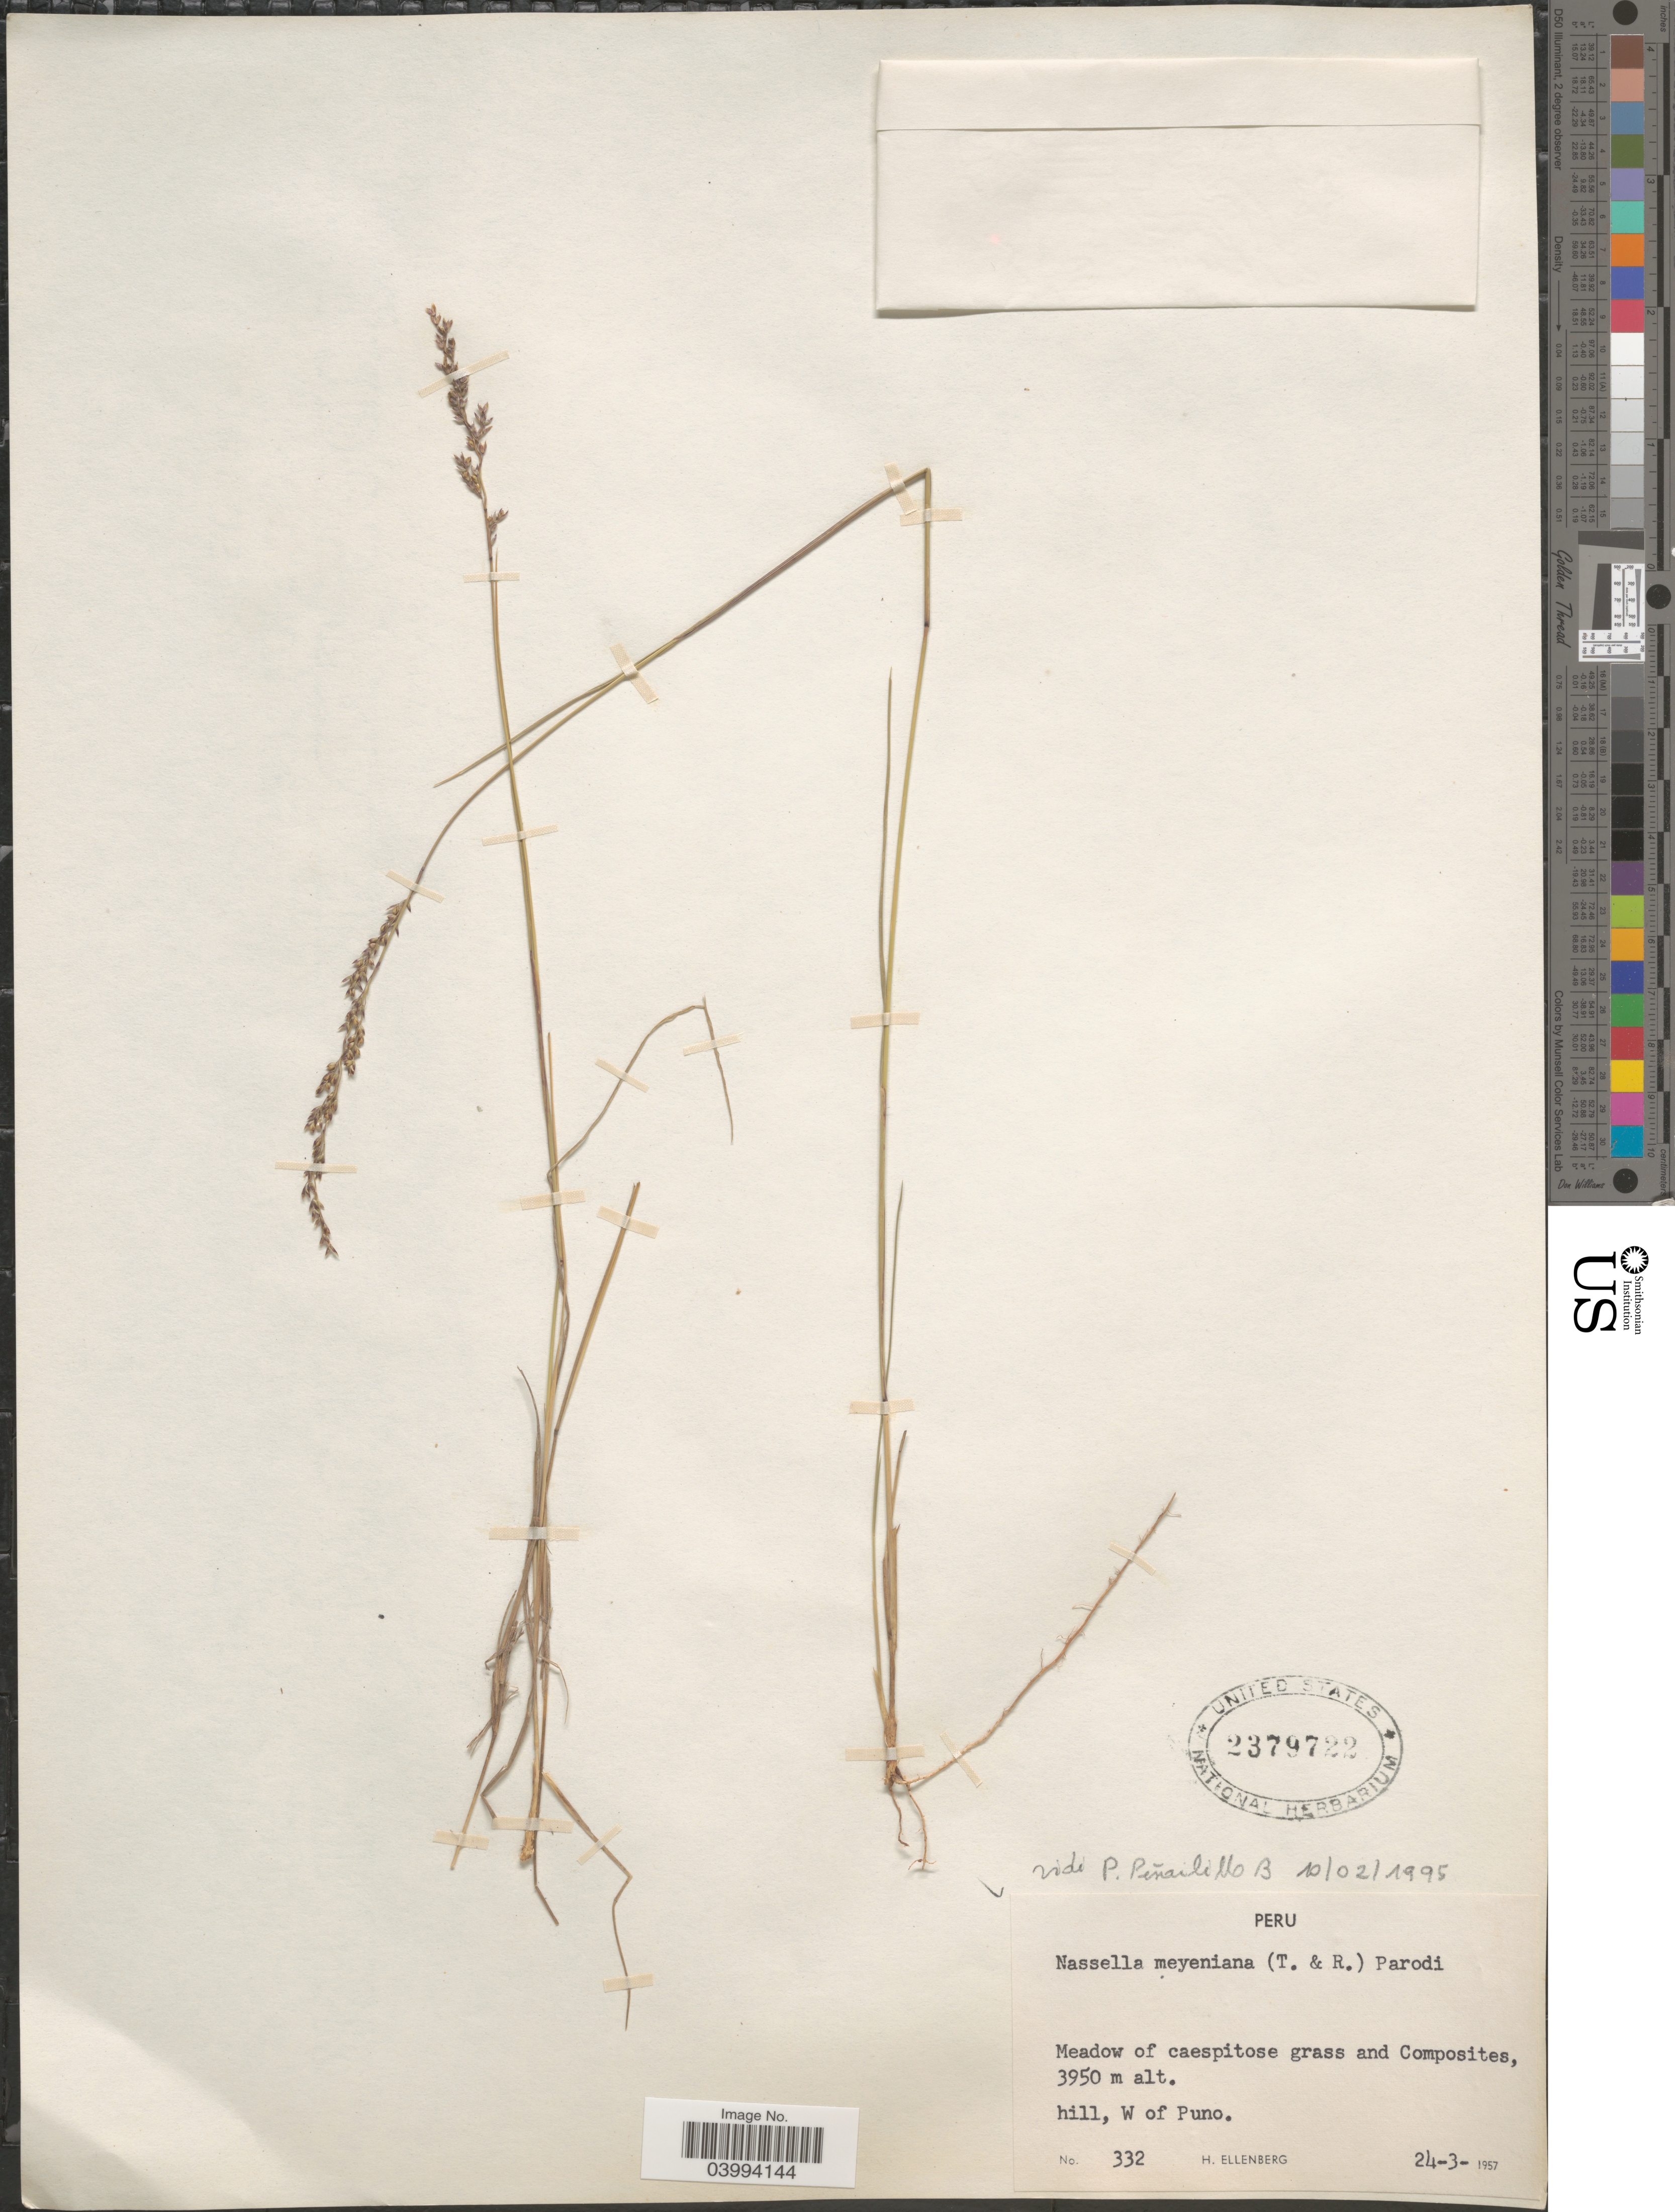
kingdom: Plantae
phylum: Tracheophyta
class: Liliopsida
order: Poales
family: Poaceae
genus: Nassella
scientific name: Nassella meyeniana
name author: (Trin. & Rupr.) Parodi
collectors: H. Ellenberg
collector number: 332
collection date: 1957-03-24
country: Peru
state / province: Puno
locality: Meadow of caespitose grass and Composites, hill, W of Puno.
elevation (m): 3950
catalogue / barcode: US 2379722